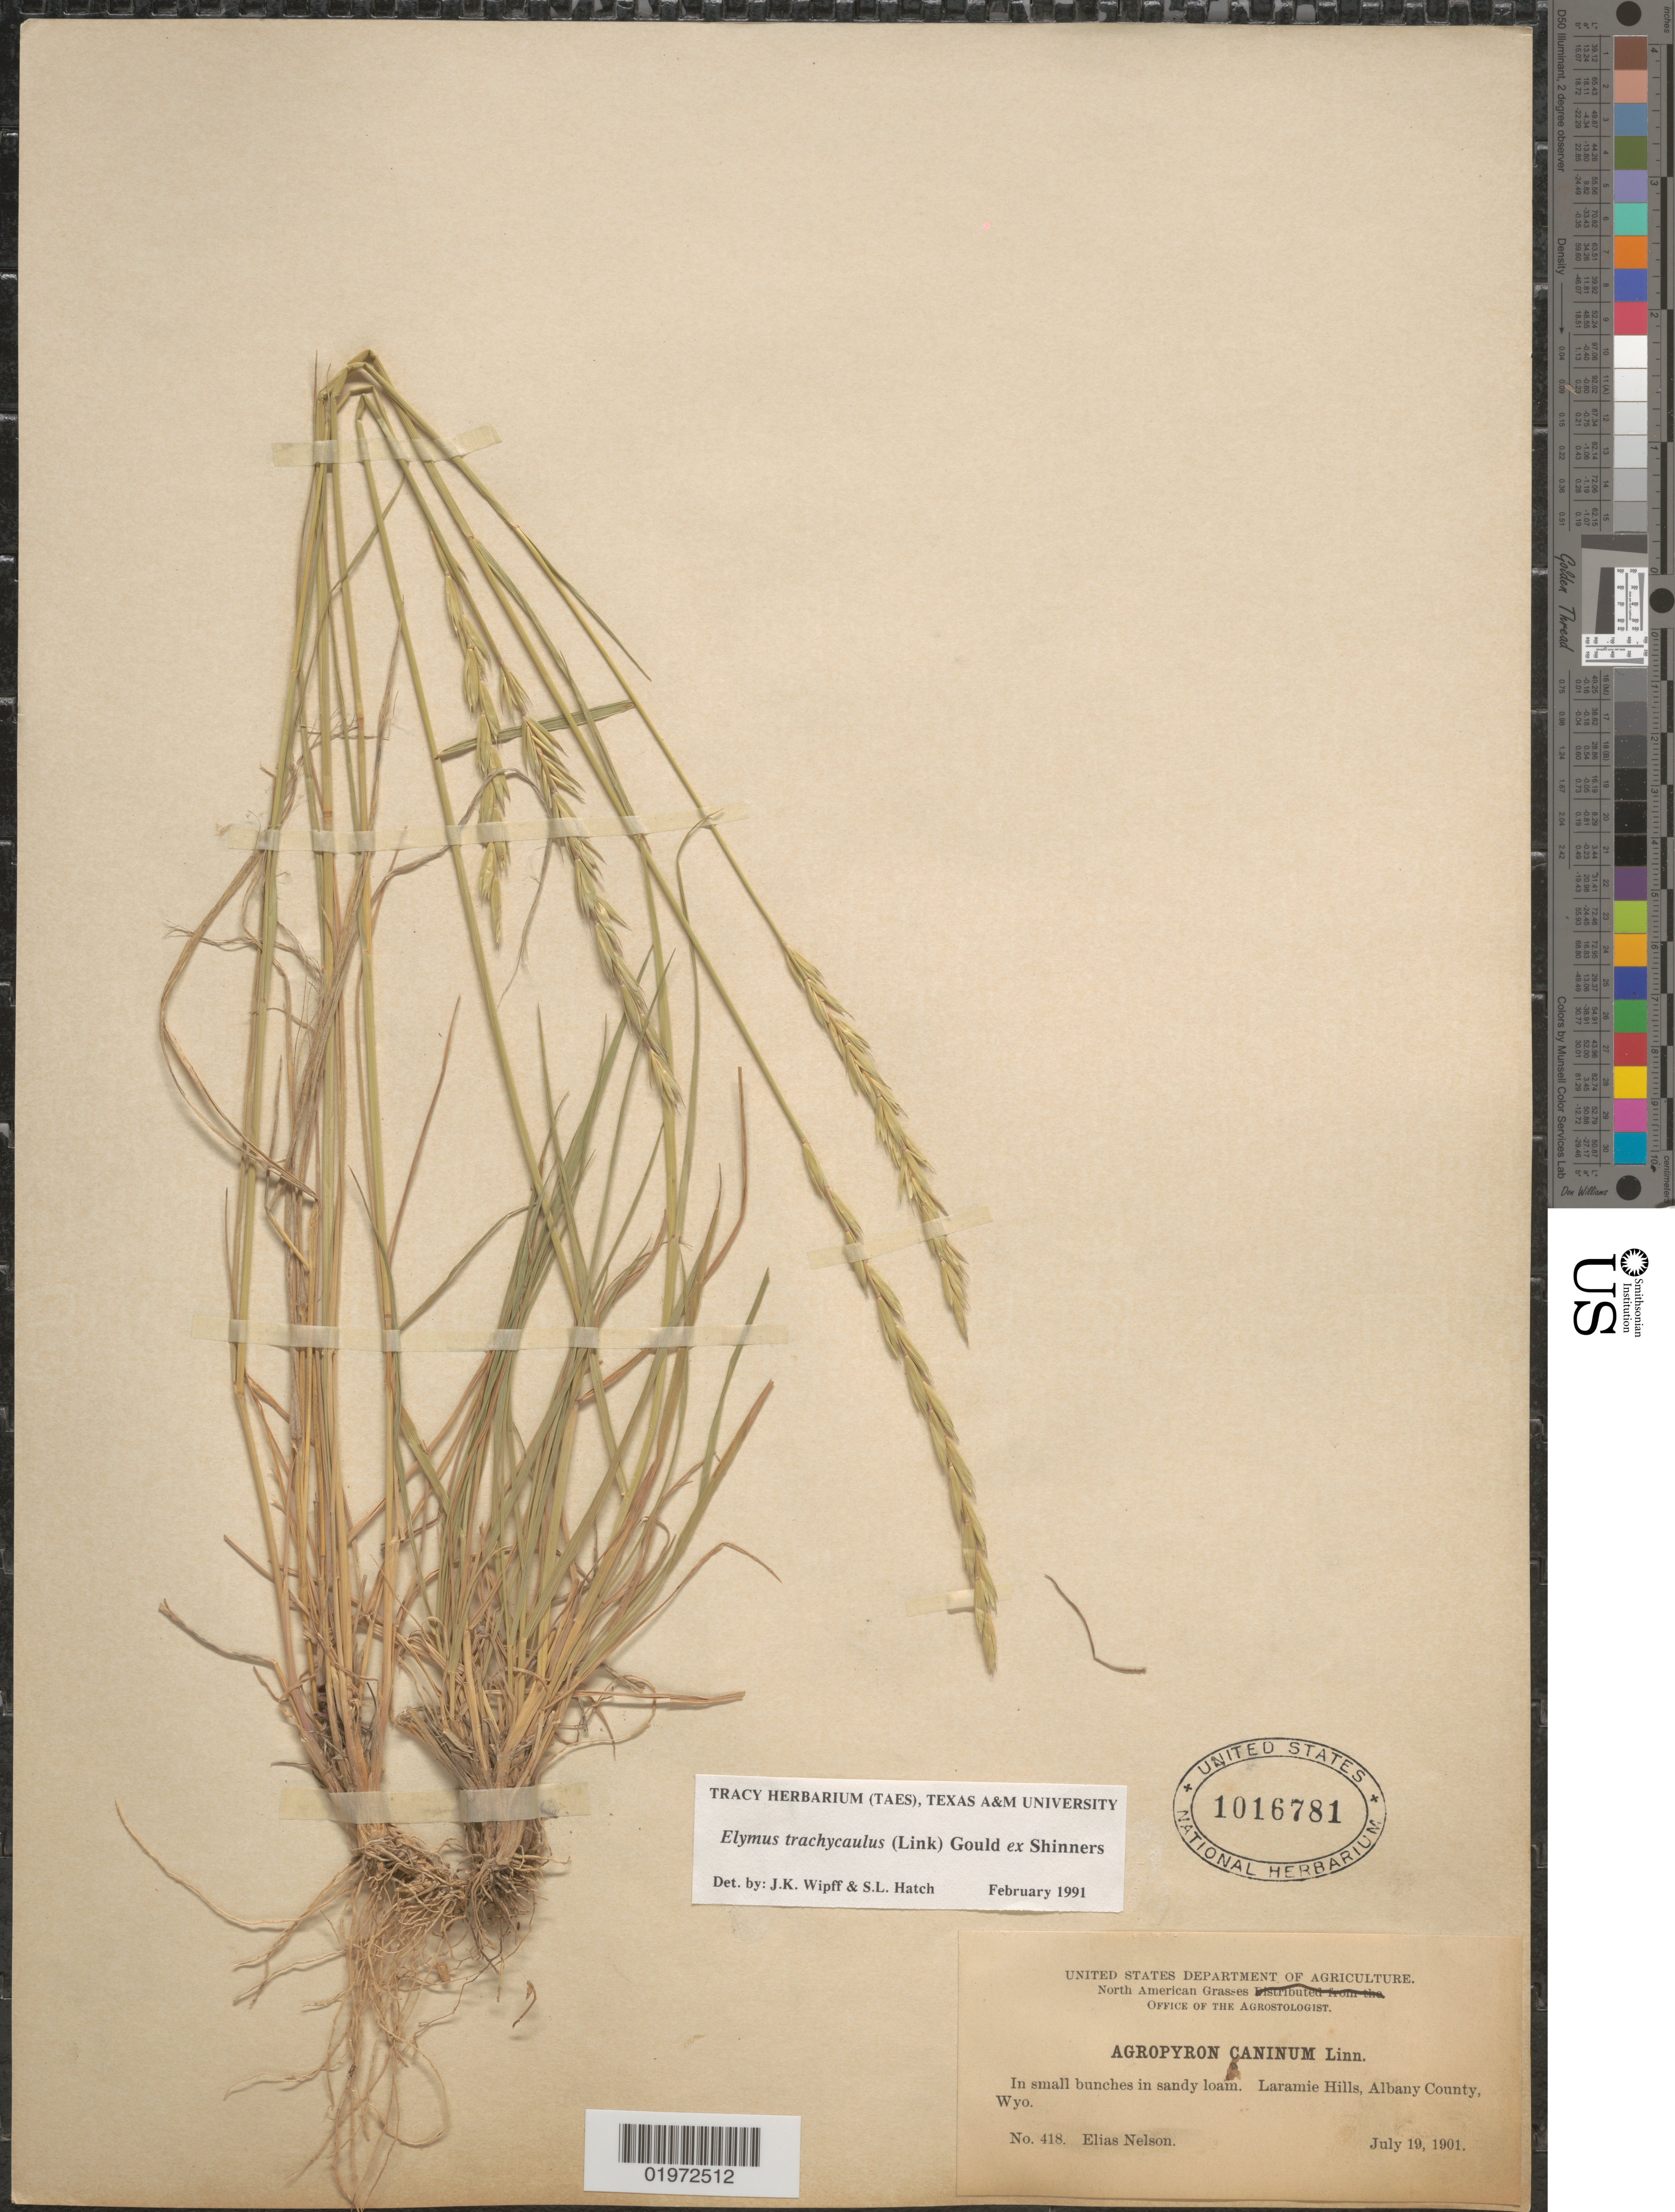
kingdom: Plantae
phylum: Tracheophyta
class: Liliopsida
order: Poales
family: Poaceae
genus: Elymus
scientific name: Elymus trachycaulus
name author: (Link) Gould ex Shinners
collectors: E. Nelson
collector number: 418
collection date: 1901-07-19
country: United States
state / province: Wyoming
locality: In small bunches in sandy loam. Laramie Hills, Albany County.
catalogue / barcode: US 1016781